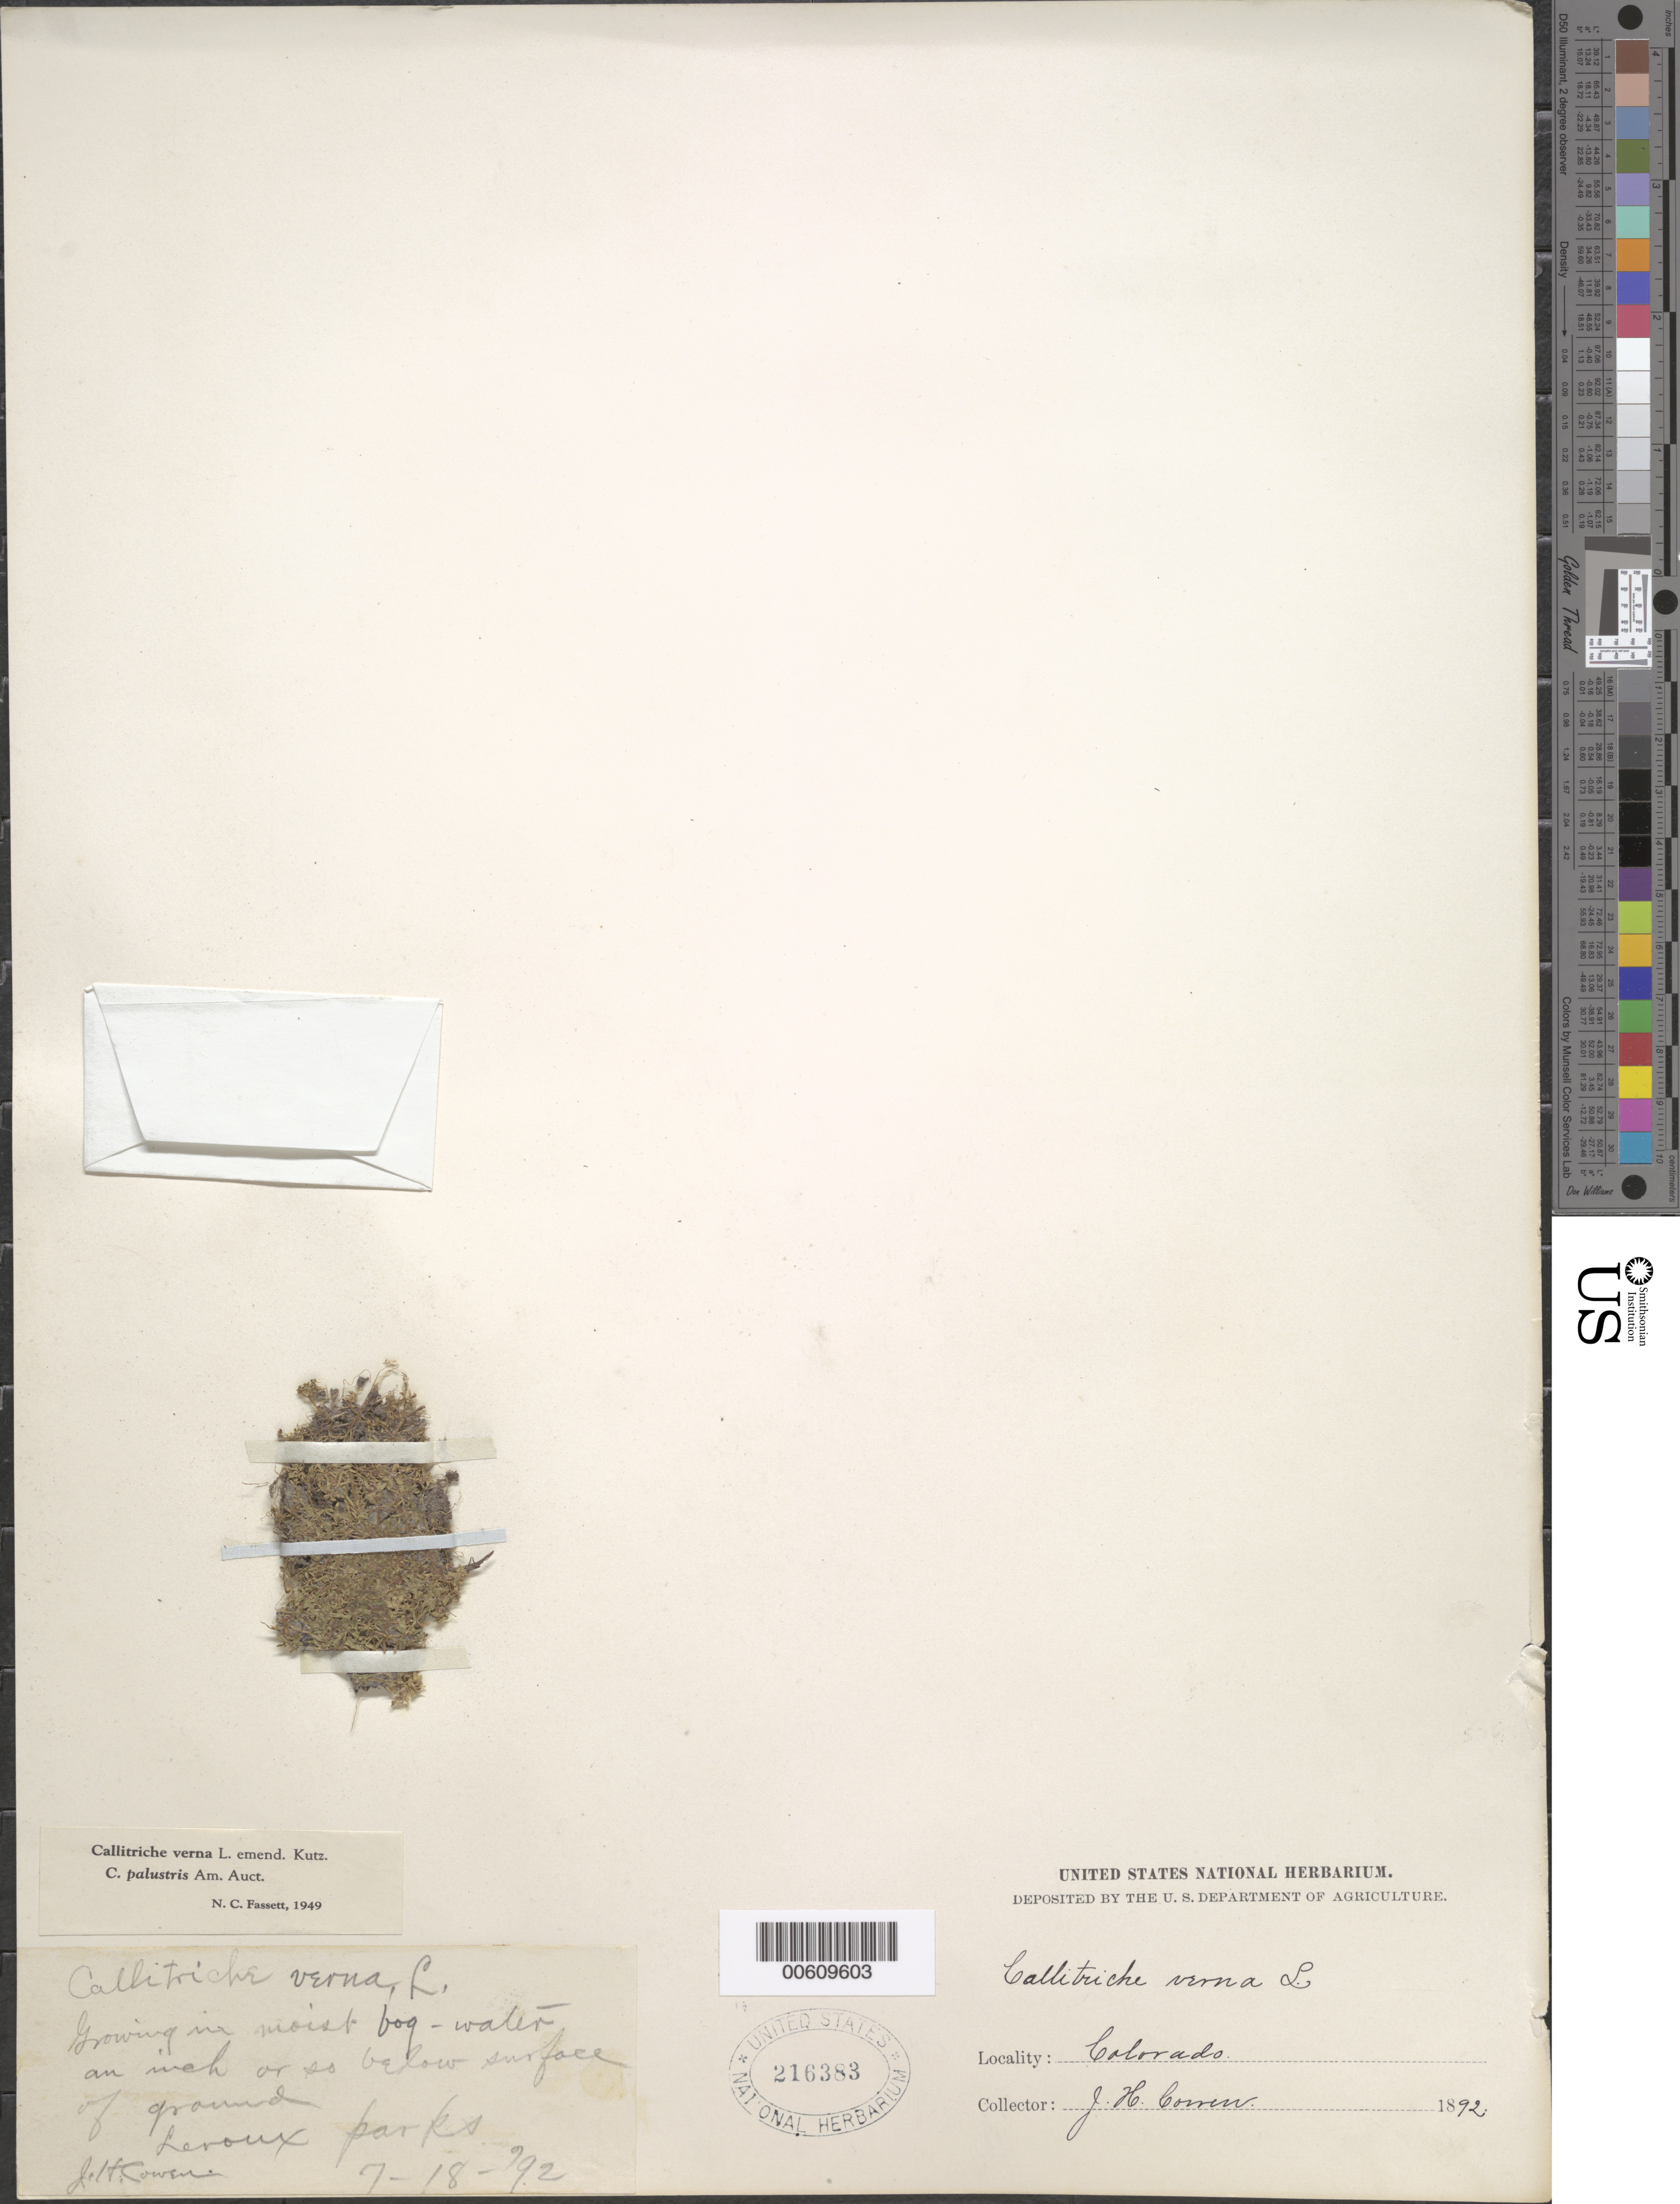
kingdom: Plantae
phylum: Tracheophyta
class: Magnoliopsida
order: Lamiales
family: Plantaginaceae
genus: Callitriche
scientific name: Callitriche verna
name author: L.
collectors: J. H. Cowen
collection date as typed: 18 Jul 1892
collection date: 1892-07-18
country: United States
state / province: Colorado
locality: Lenoux Park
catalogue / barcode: US 216383